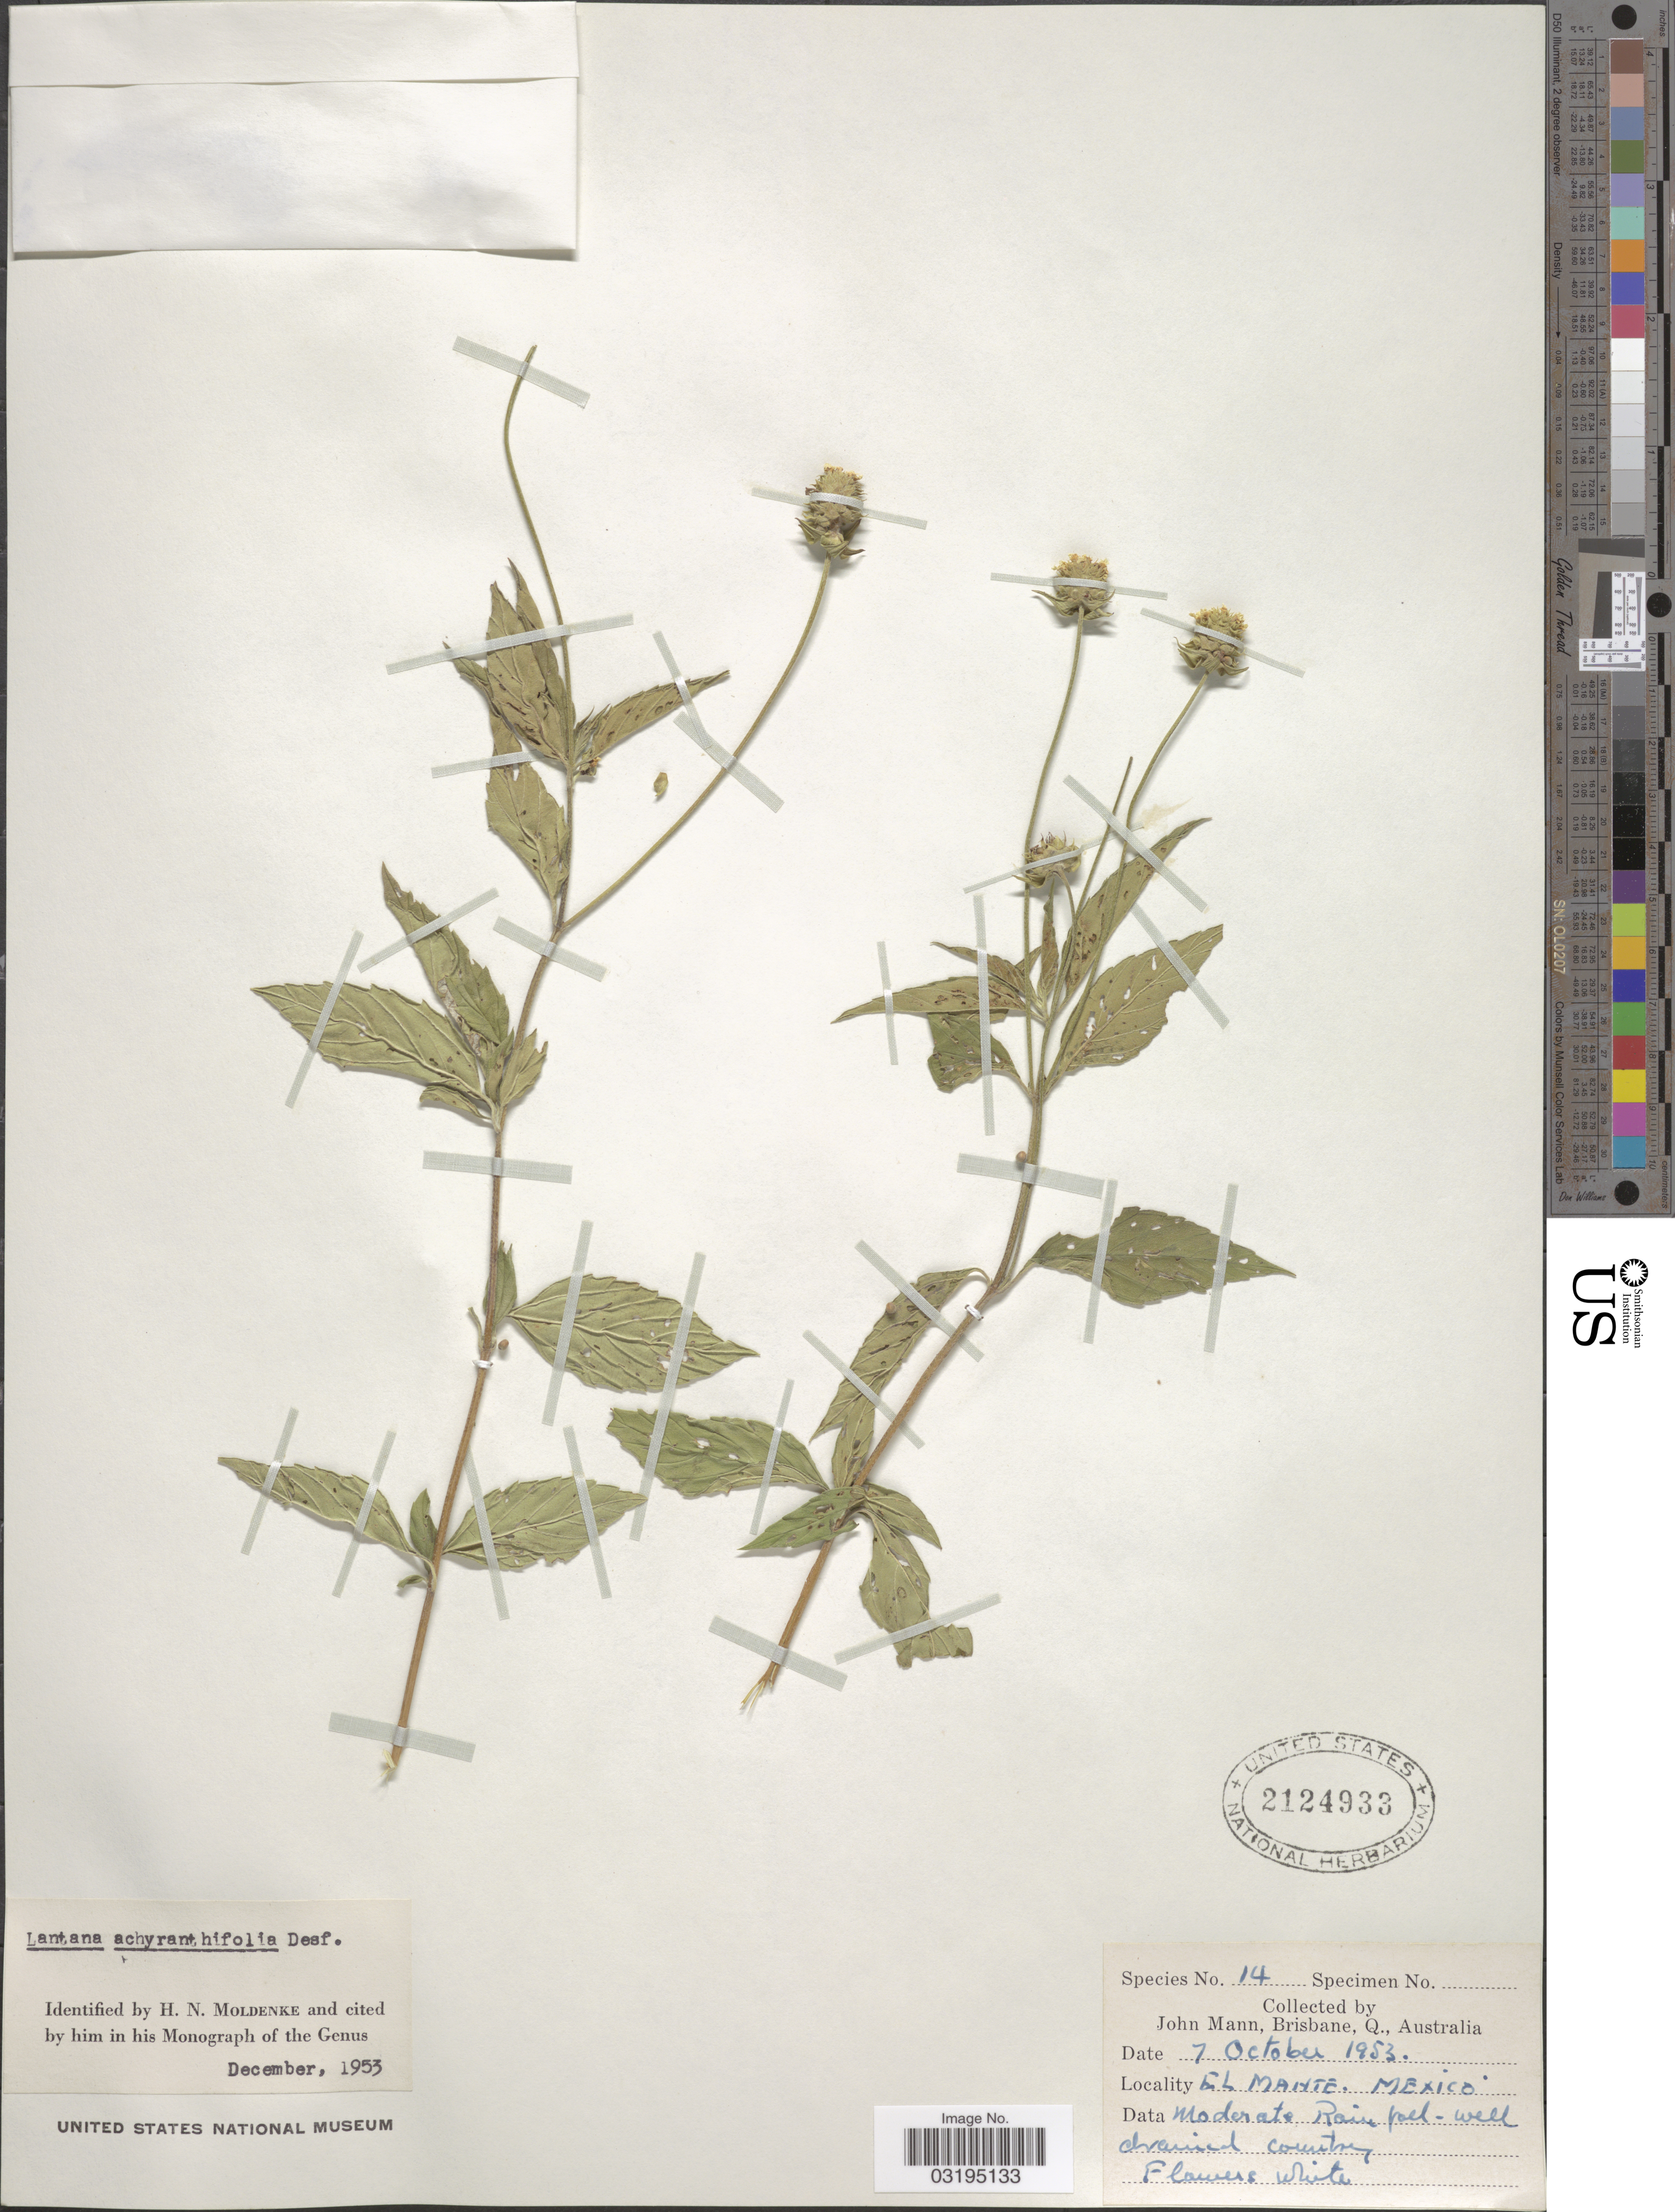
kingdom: Plantae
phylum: Tracheophyta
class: Magnoliopsida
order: Lamiales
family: Verbenaceae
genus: Lantana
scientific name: Lantana achyranthifolia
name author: Desf.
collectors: J. Mann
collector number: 14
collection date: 1953-10-07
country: Mexico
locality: El Mante.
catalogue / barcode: US 2124933